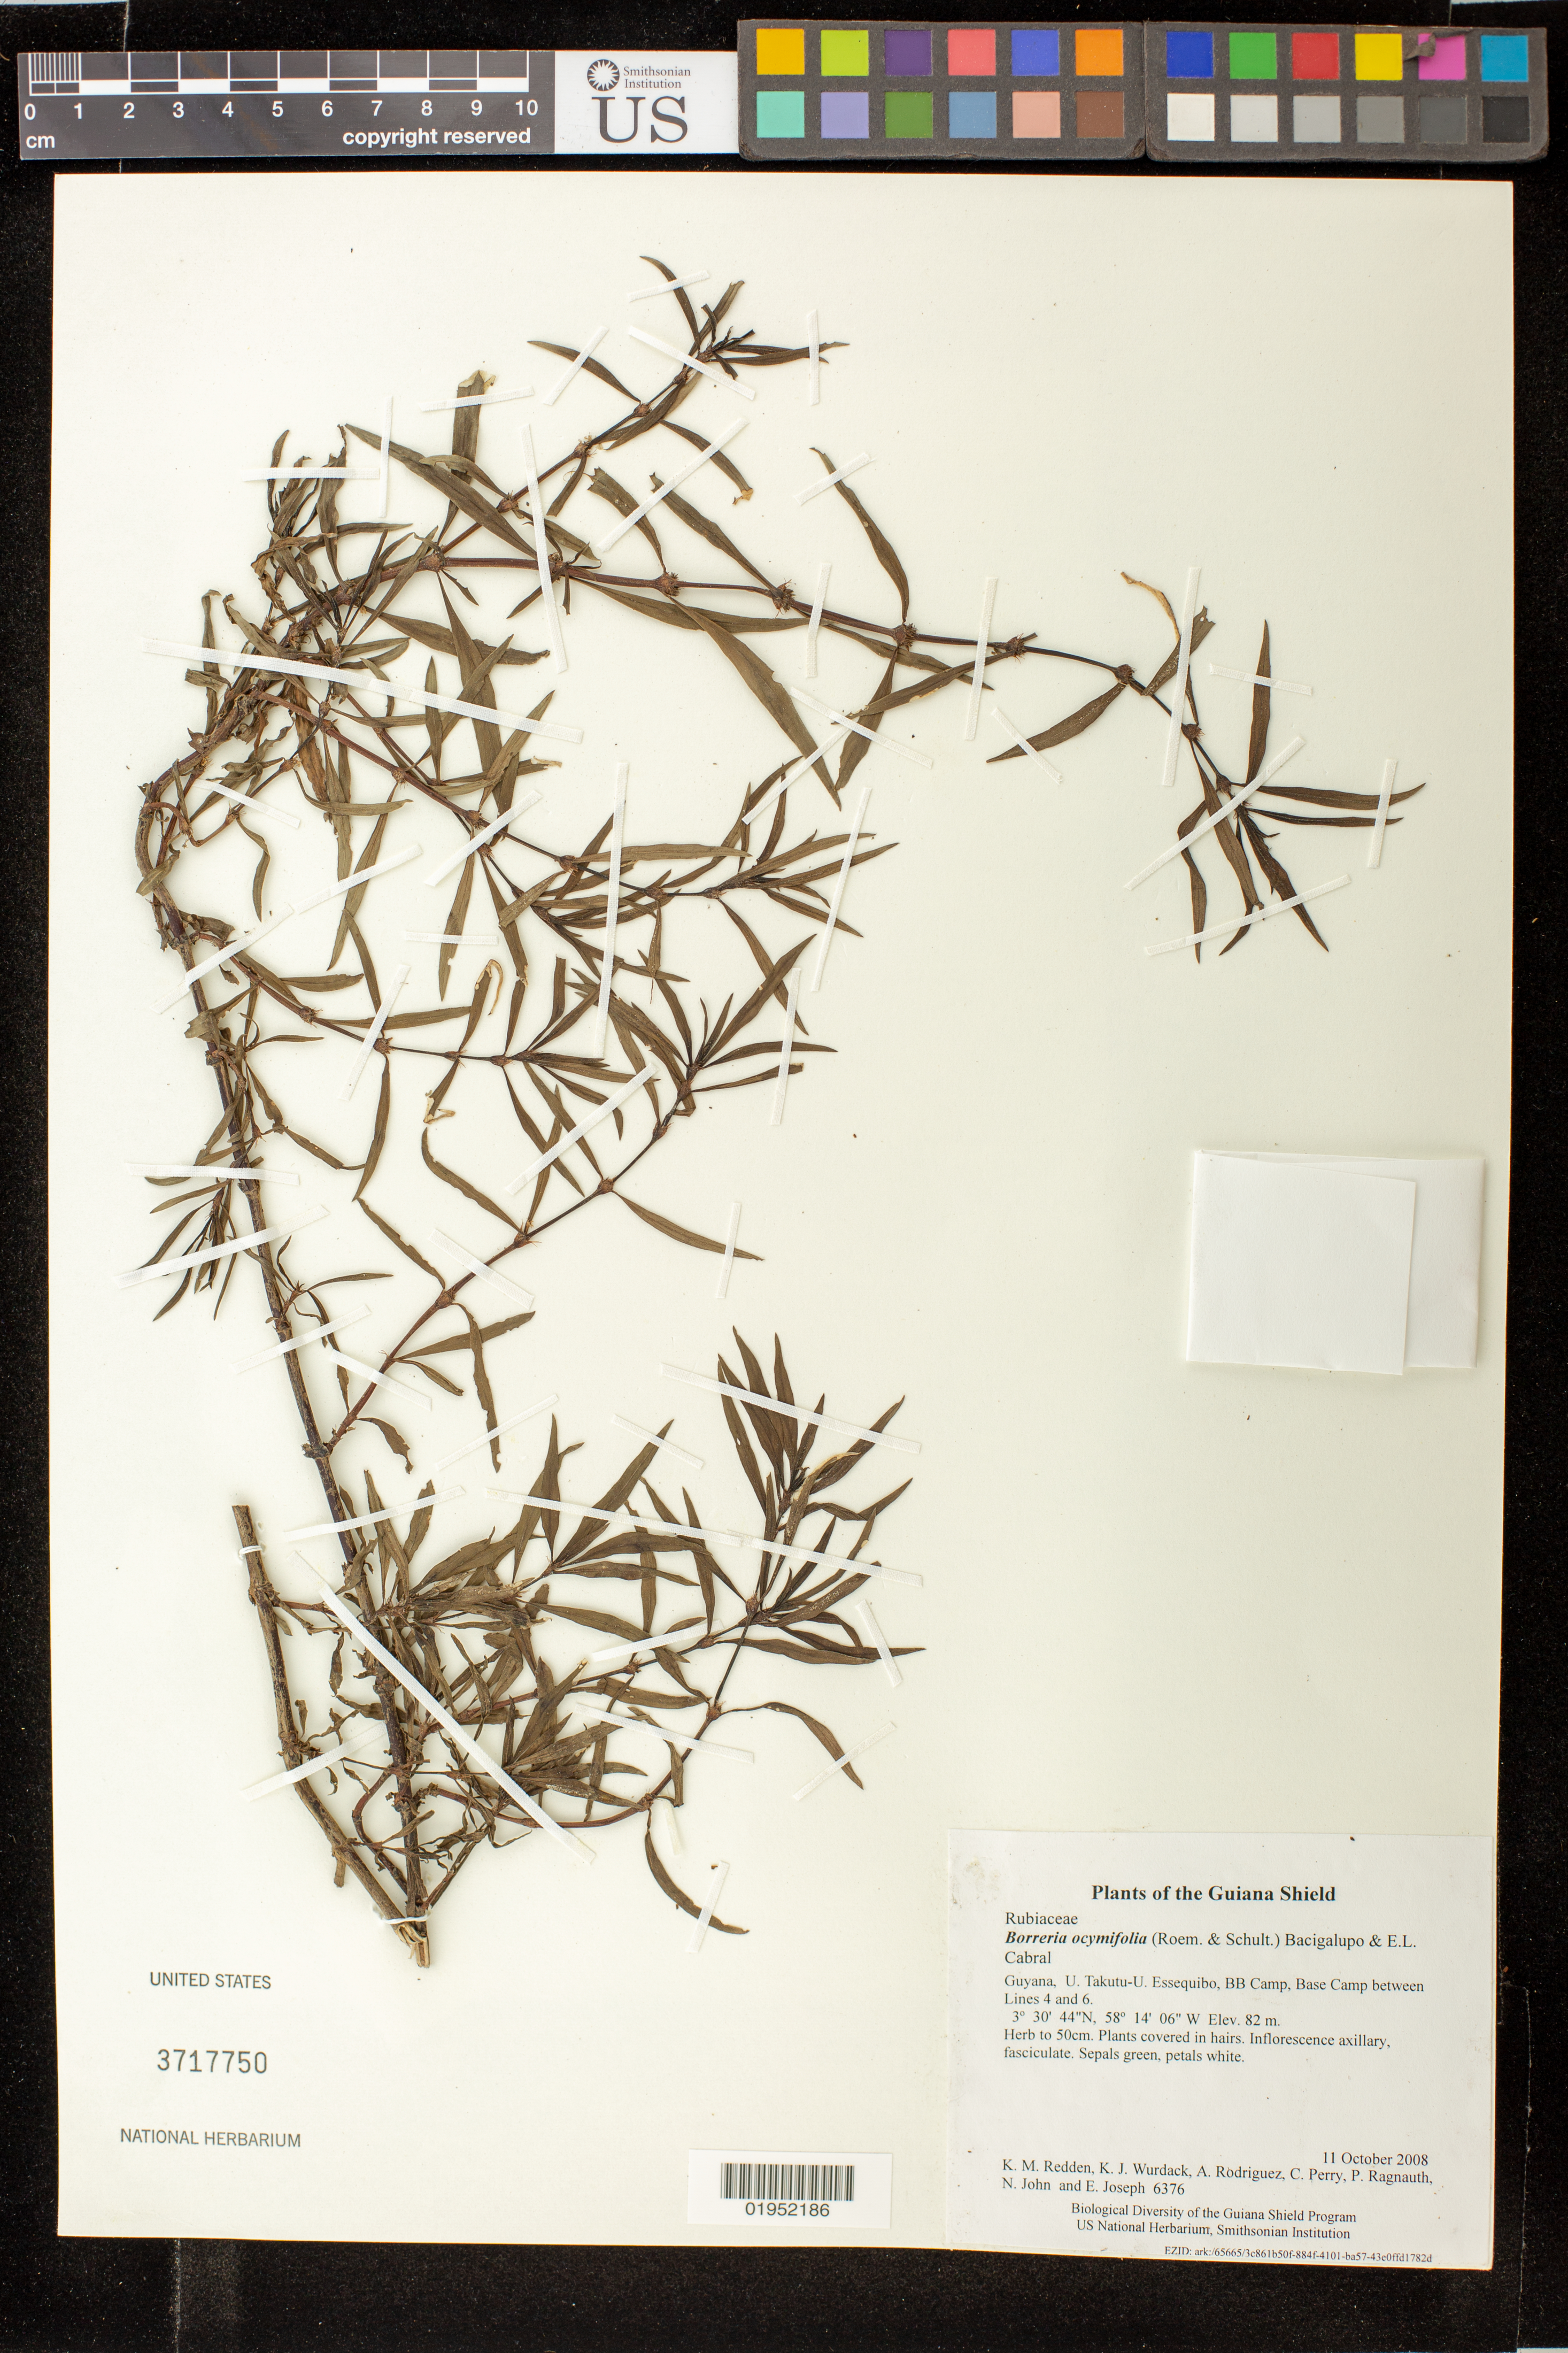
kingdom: Plantae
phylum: Tracheophyta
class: Magnoliopsida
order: Gentianales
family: Rubiaceae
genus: Borreria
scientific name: Borreria ocymifolia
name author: (Roem. & Schult.) Bacigalupo & E.L. Cabral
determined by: Salas, R. M.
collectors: K. M. Redden, K. Wurdack, A. Rodriguez, C. Perry, P. Ragnauth, N. John & E. Joseph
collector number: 6376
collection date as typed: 11 October 2008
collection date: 2008-10-11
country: Guyana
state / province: U. Takutu-U. Essequibo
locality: BB Camp, Base Camp between Lines 4 and 6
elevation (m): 82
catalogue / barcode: US 3717750